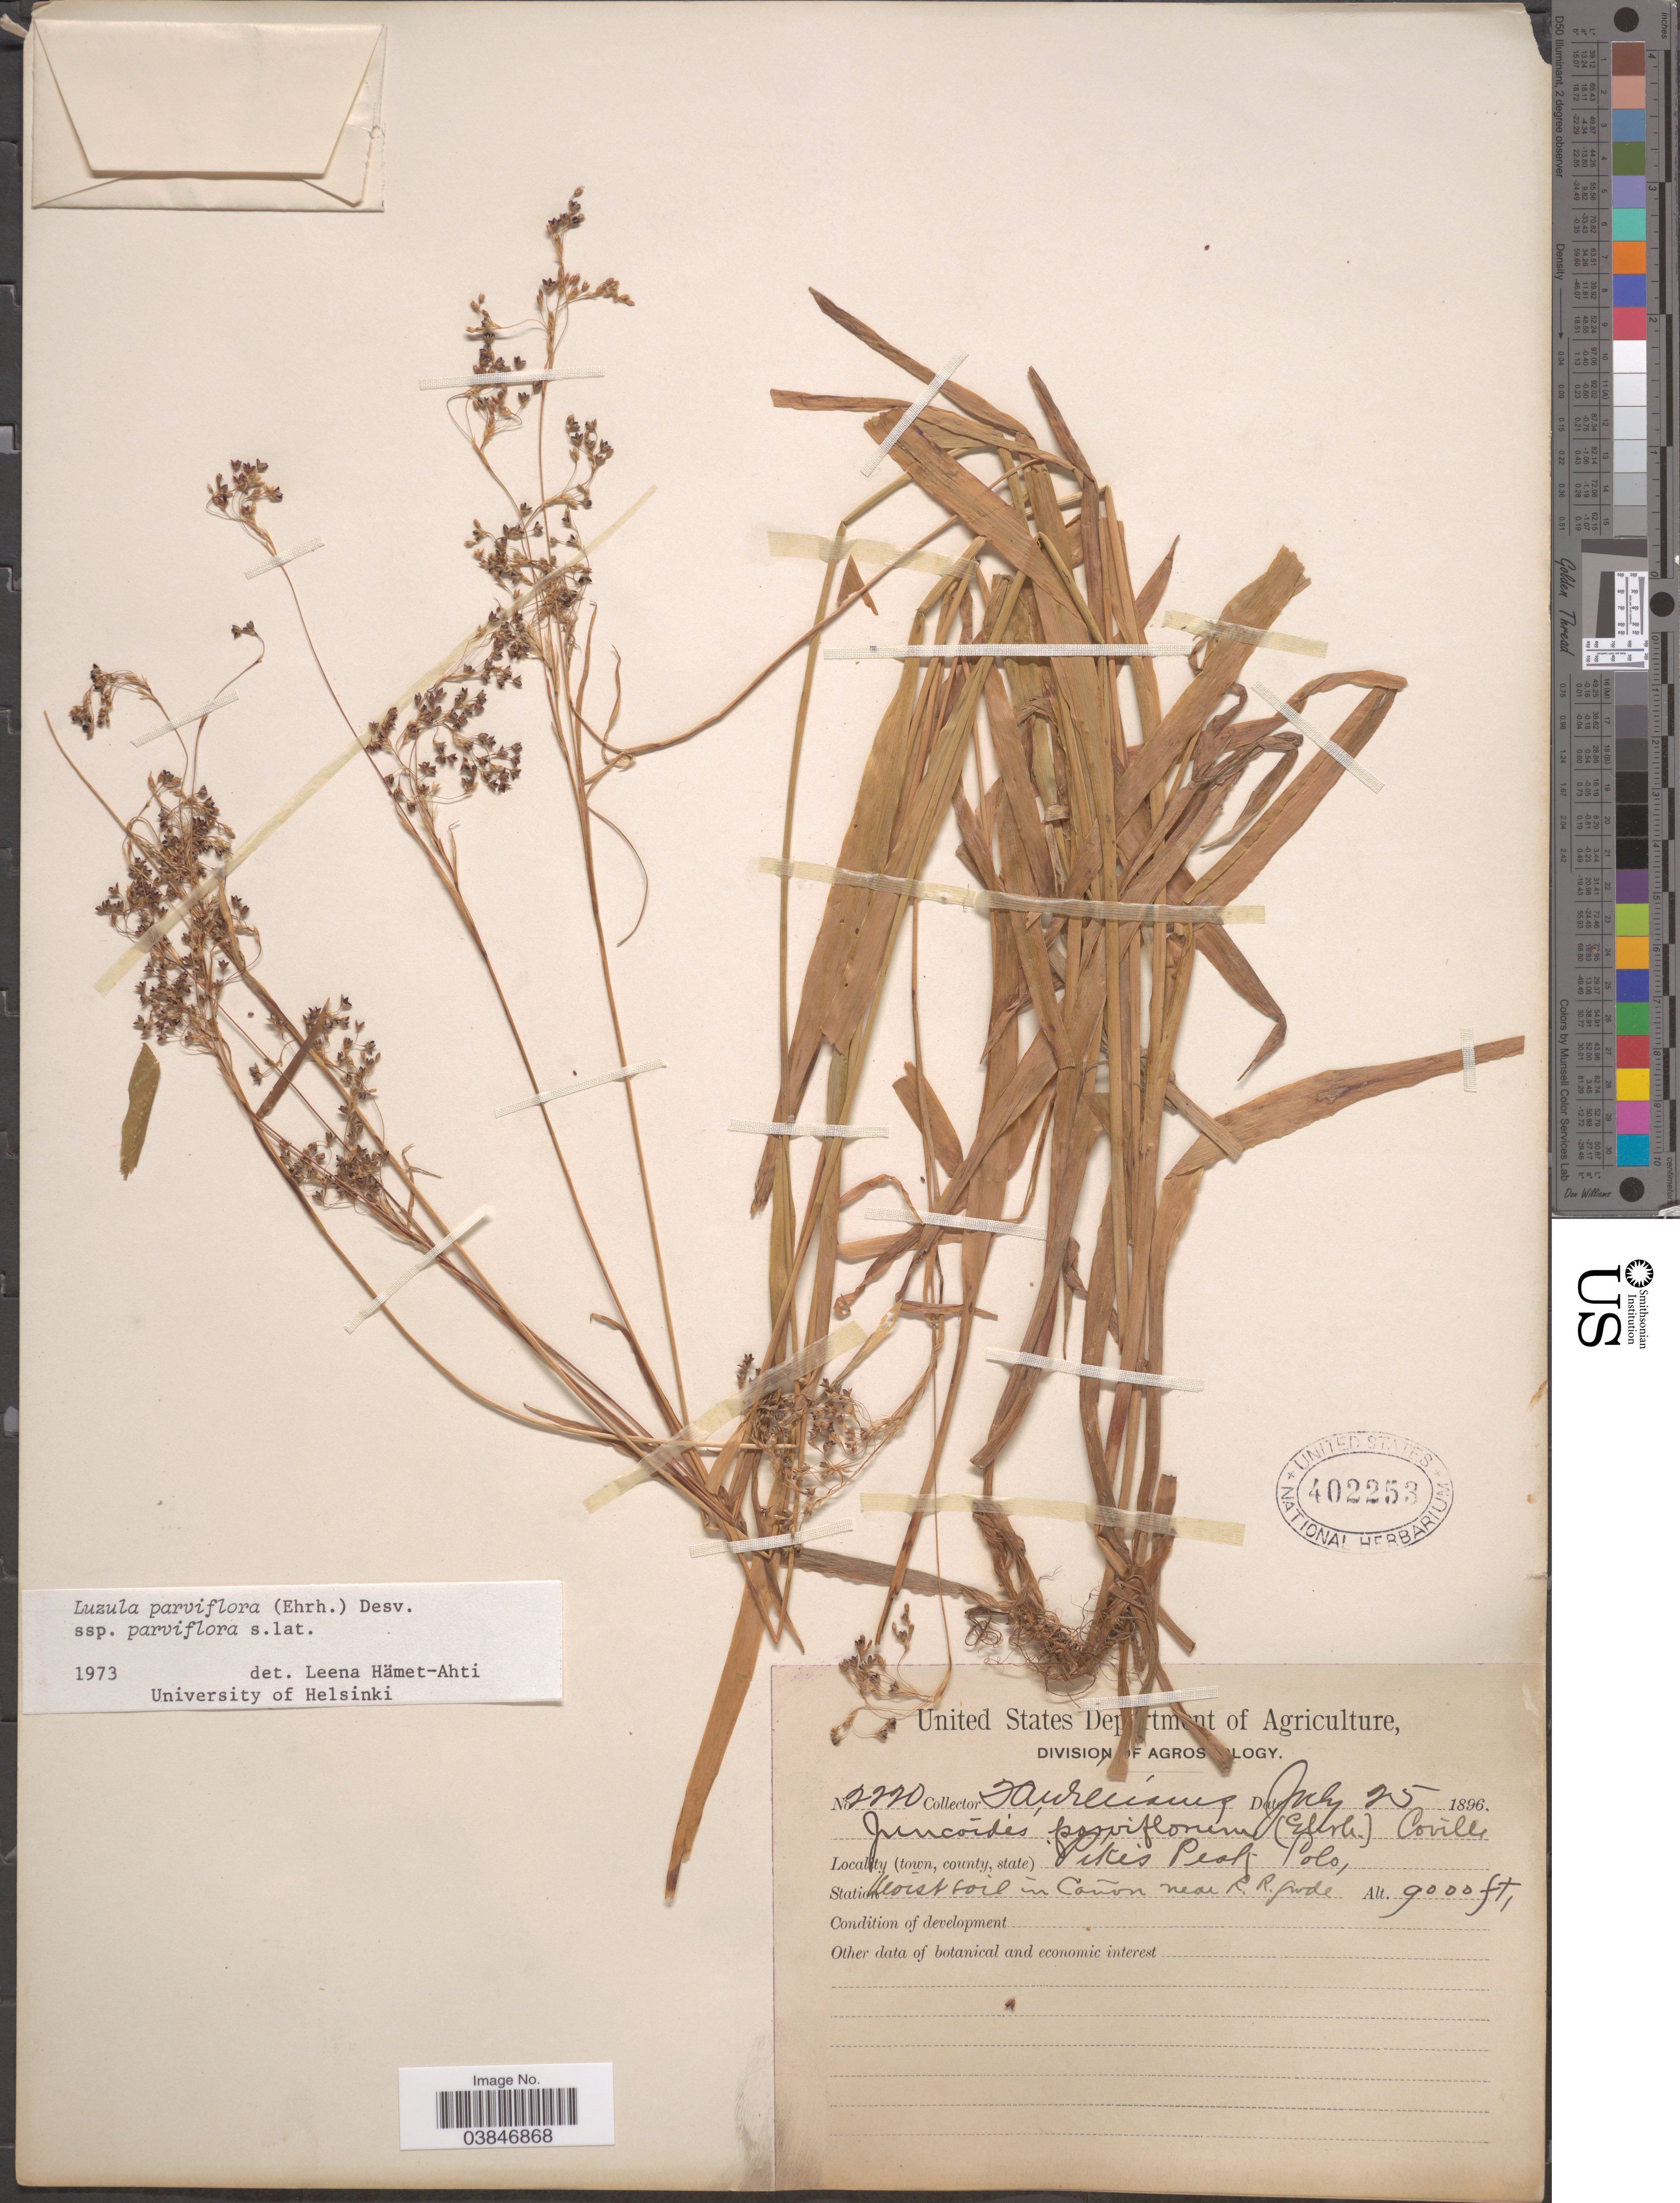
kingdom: Plantae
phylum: Tracheophyta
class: Liliopsida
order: Poales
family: Juncaceae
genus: Luzula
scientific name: Luzula parviflora subsp. parviflora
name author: (Ehrh.) Desv.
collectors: T. A. Williams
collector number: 2220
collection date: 1896-07-25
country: United States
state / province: Colorado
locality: Pikes Peak. Cañon near R.R. grade.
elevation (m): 2743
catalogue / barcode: US 402253